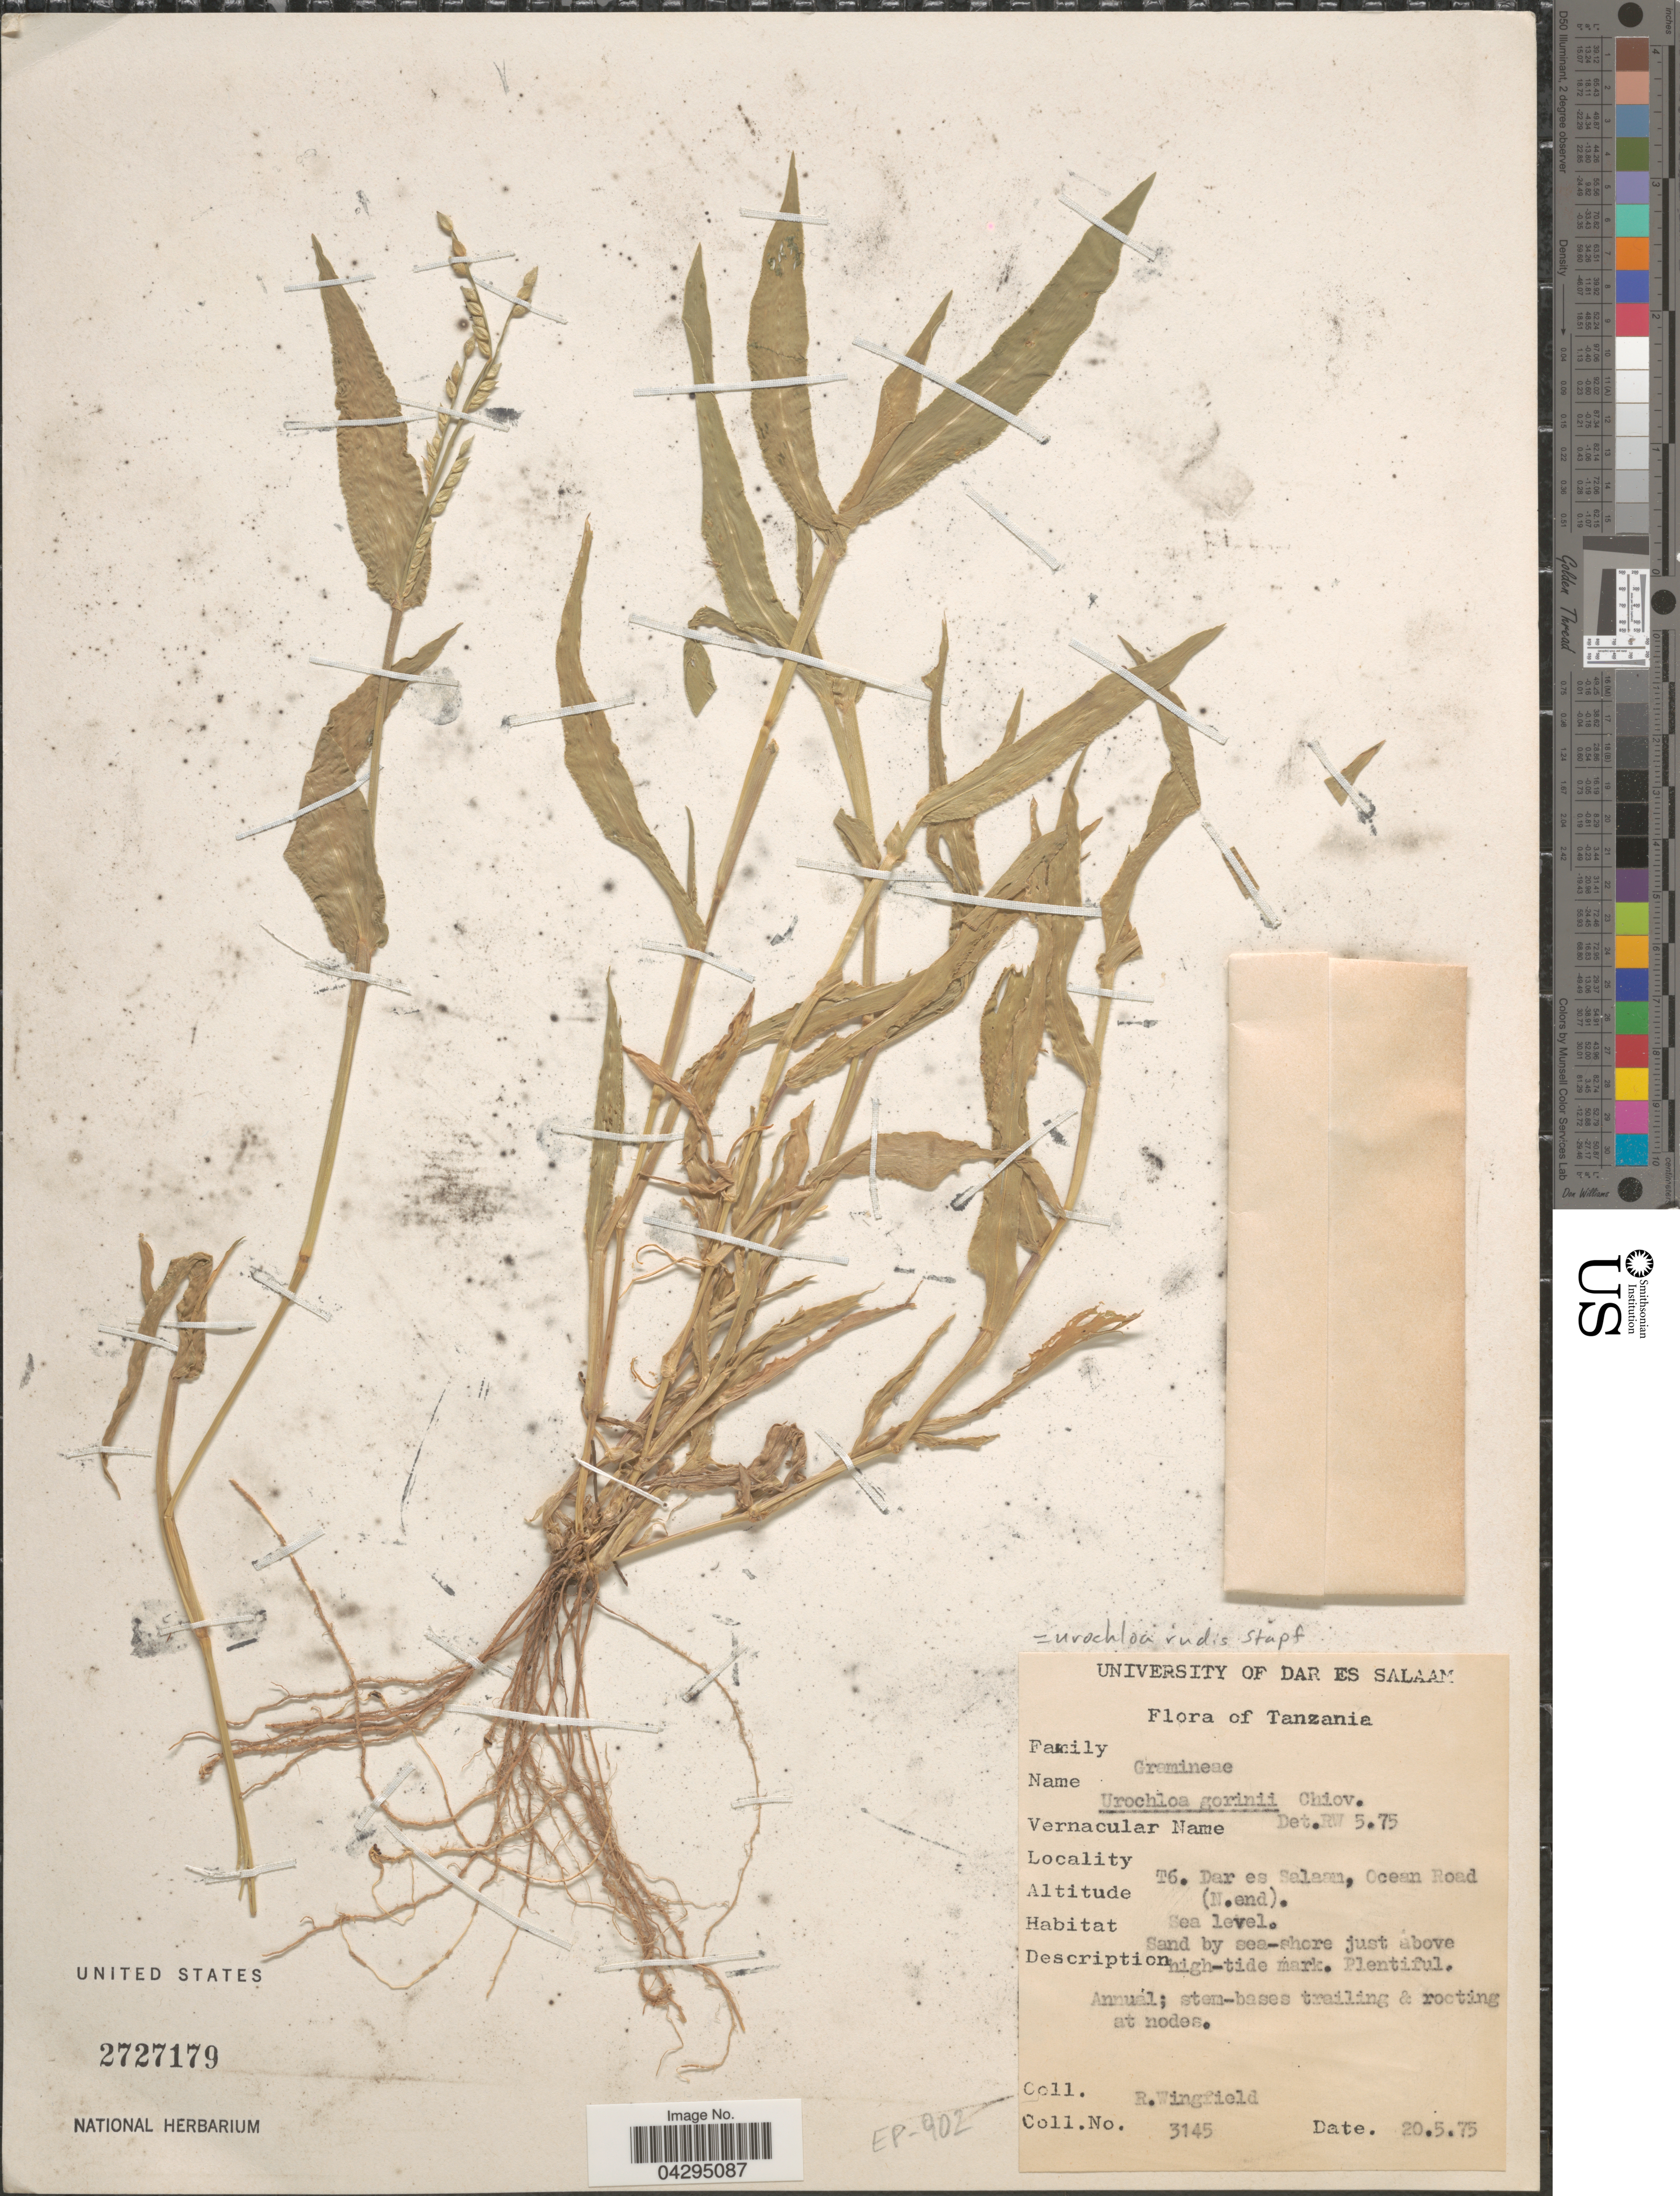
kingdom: Plantae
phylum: Tracheophyta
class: Liliopsida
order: Poales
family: Poaceae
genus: Urochloa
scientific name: Urochloa rudis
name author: Stapf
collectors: R. Wingfield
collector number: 3145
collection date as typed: Transcribed d/m/y: 20/5/75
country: Tanzania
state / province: Dar es Salaam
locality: T6. Dar es Salaam, Ocean Road (N.end). Sand by sea-shore just above high-tide mark.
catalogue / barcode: US 2727179